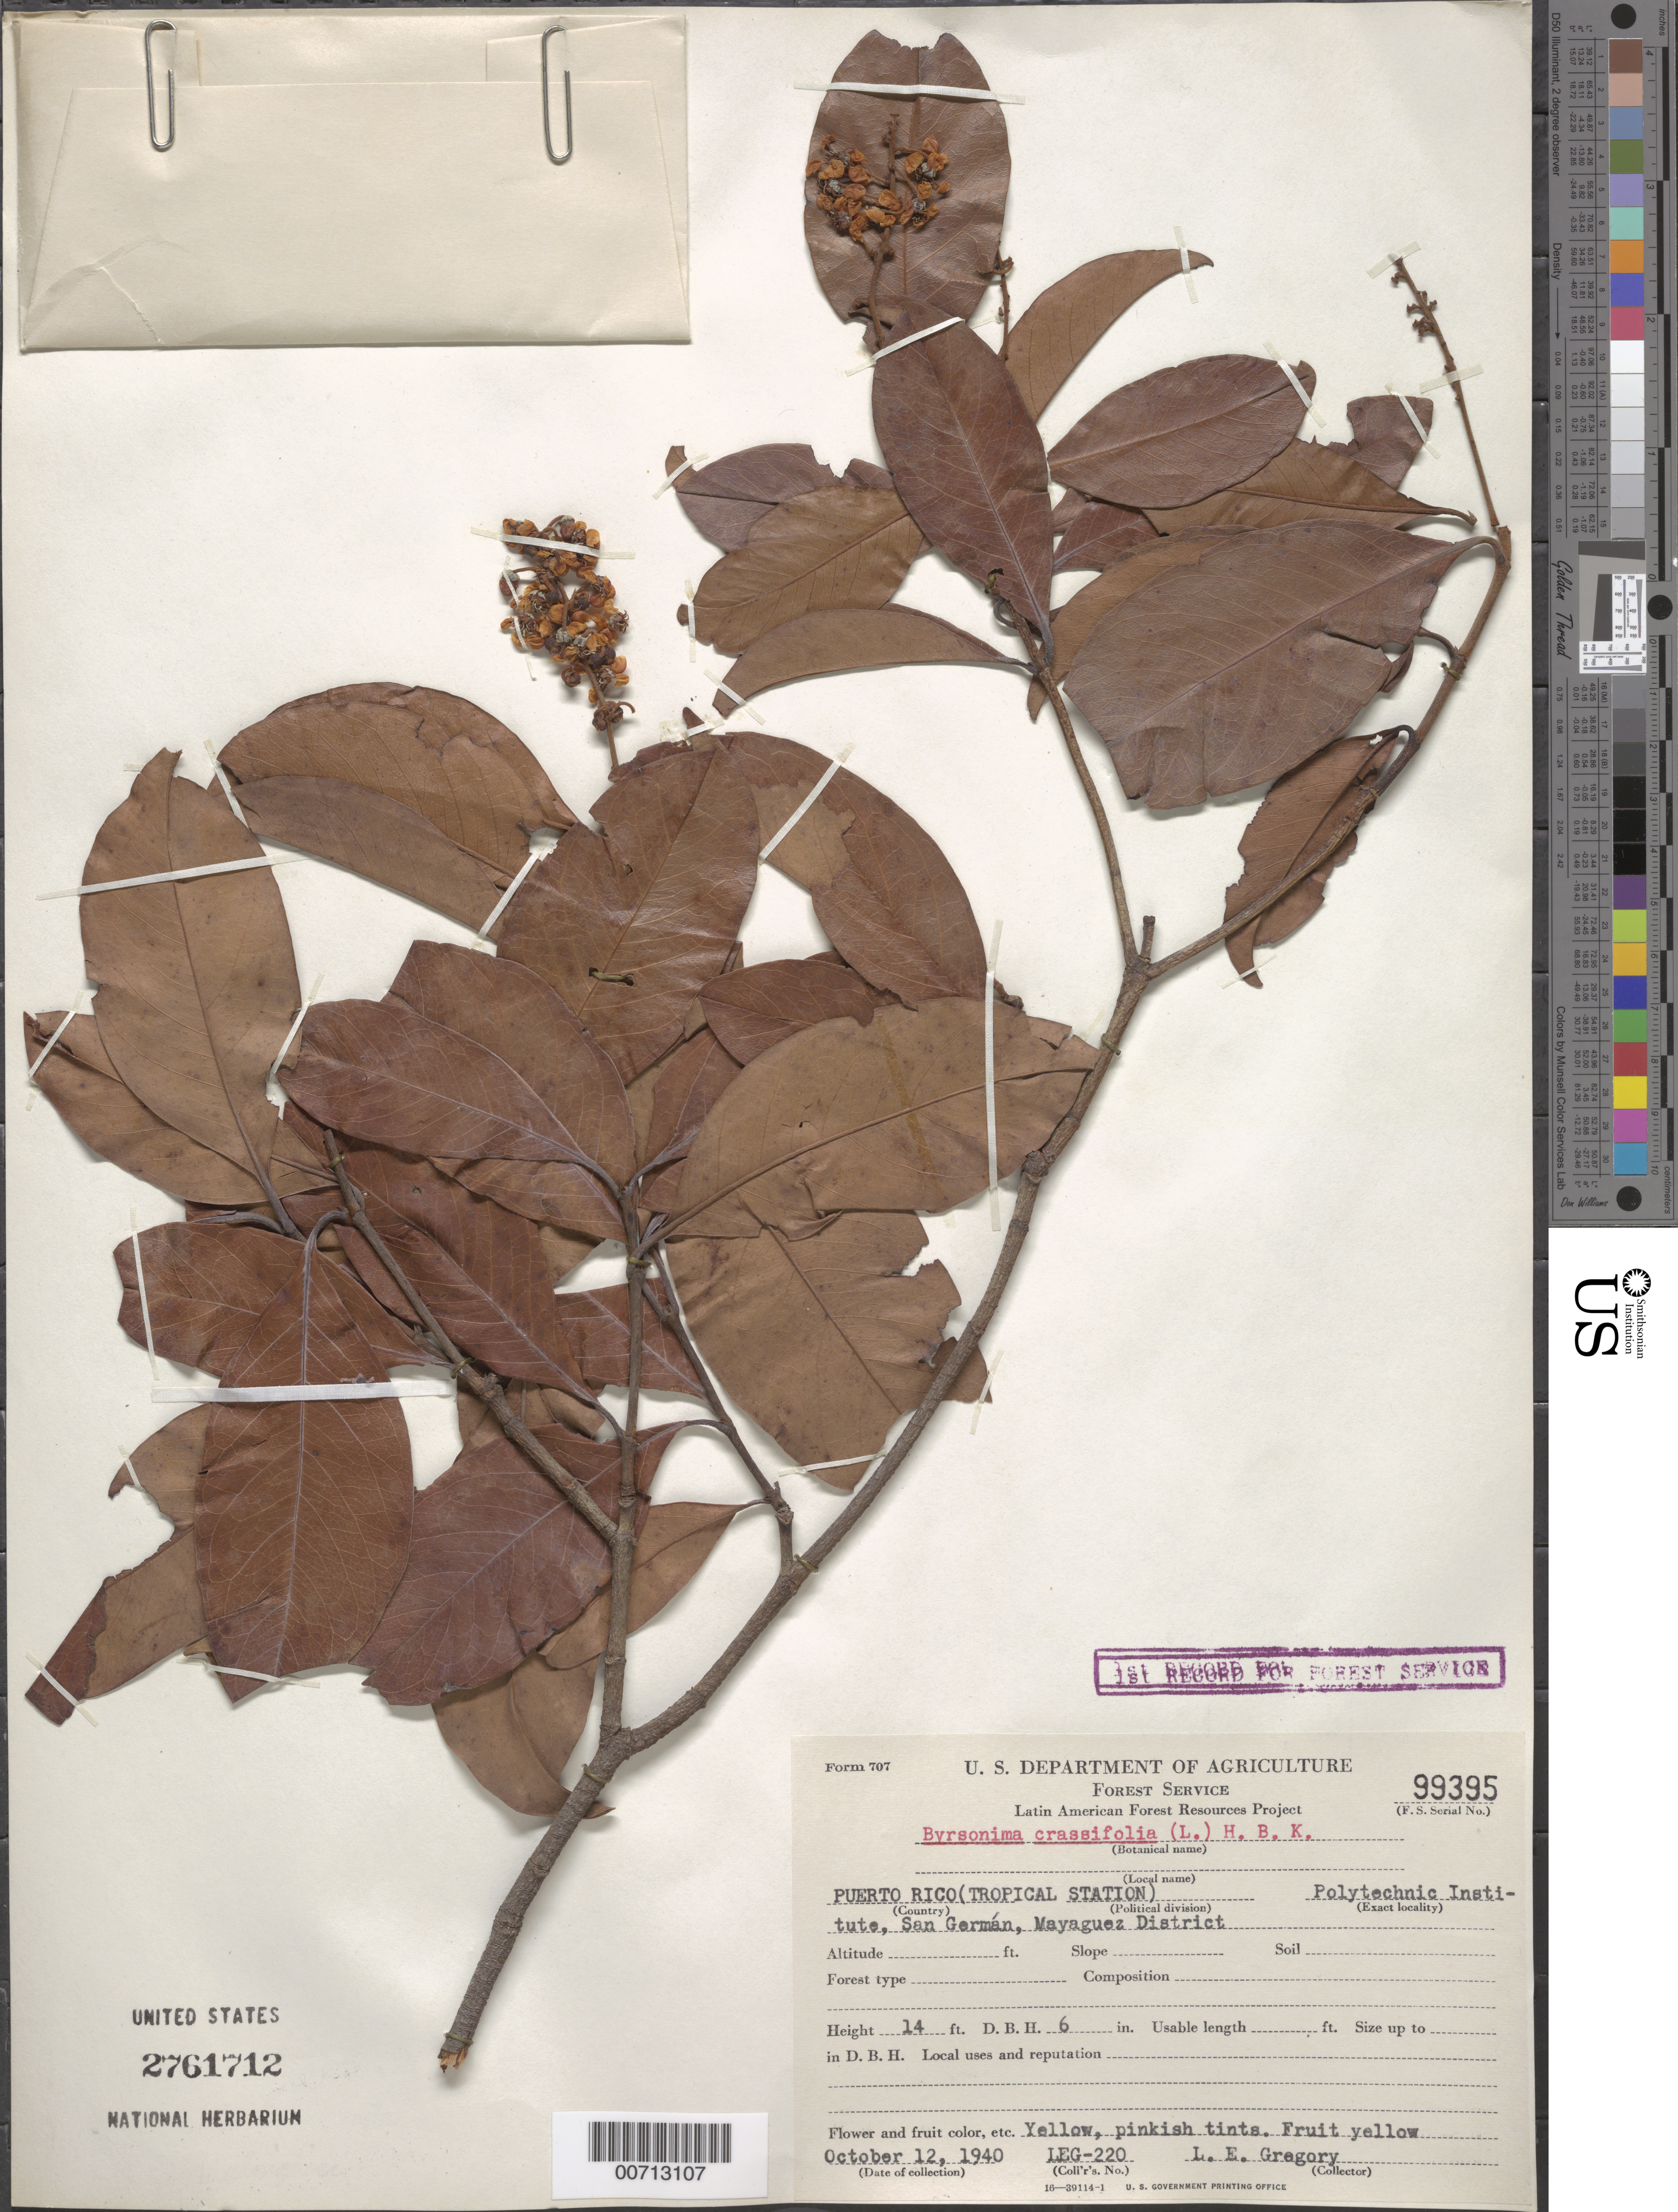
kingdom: Plantae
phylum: Tracheophyta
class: Magnoliopsida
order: Malpighiales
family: Malpighiaceae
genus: Byrsonima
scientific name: Byrsonima crassifolia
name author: (L.) Kunth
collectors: L. E. Gregory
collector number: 220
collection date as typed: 12 Oct 1940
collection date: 1940-10-12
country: Puerto Rico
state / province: Mayaguez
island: Greater Antilles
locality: San German, Polytechnic Inst.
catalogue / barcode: US 2761712